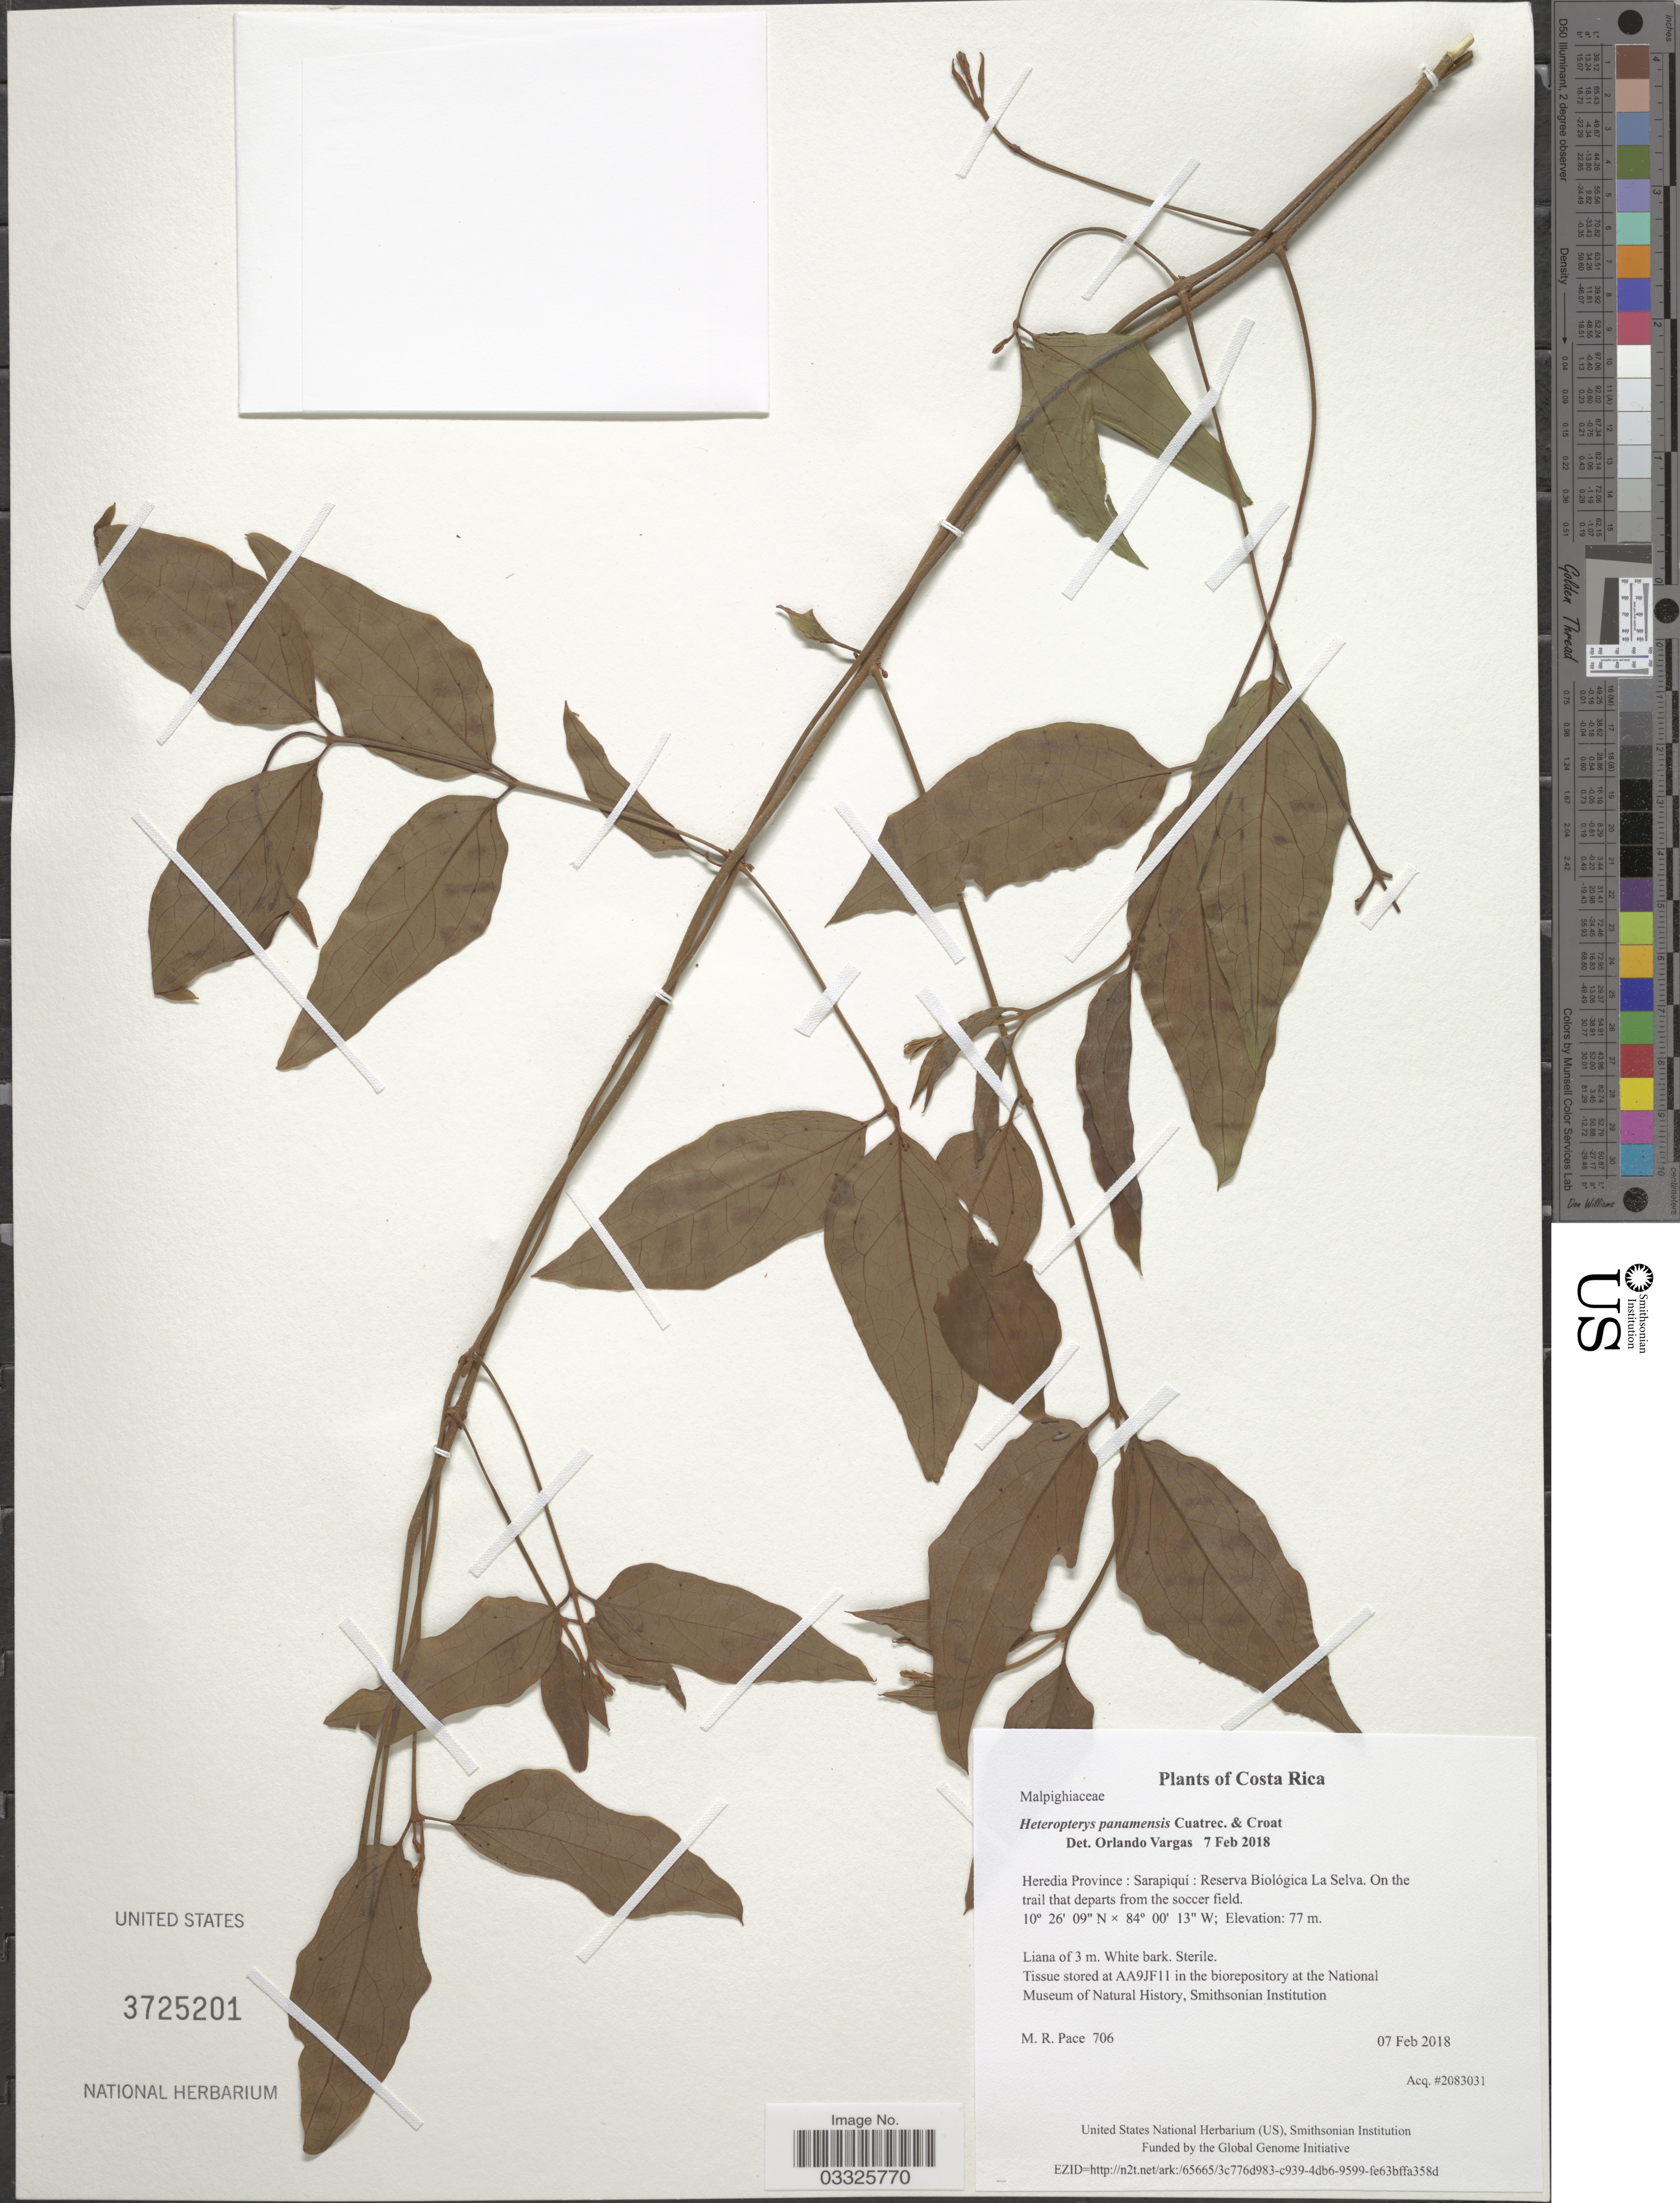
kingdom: Plantae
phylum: Tracheophyta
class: Magnoliopsida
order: Malpighiales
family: Malpighiaceae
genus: Heteropterys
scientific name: Heteropterys panamensis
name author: Cuatrec. & Croat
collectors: M. R. Pace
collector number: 706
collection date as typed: Transcribed d/m/y: 7/2/2018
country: Costa Rica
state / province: Heredia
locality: Sarapiquí: Reserva Biológica La Selva. On the trail that departs from the soccer field.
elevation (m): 77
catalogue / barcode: US 3725201